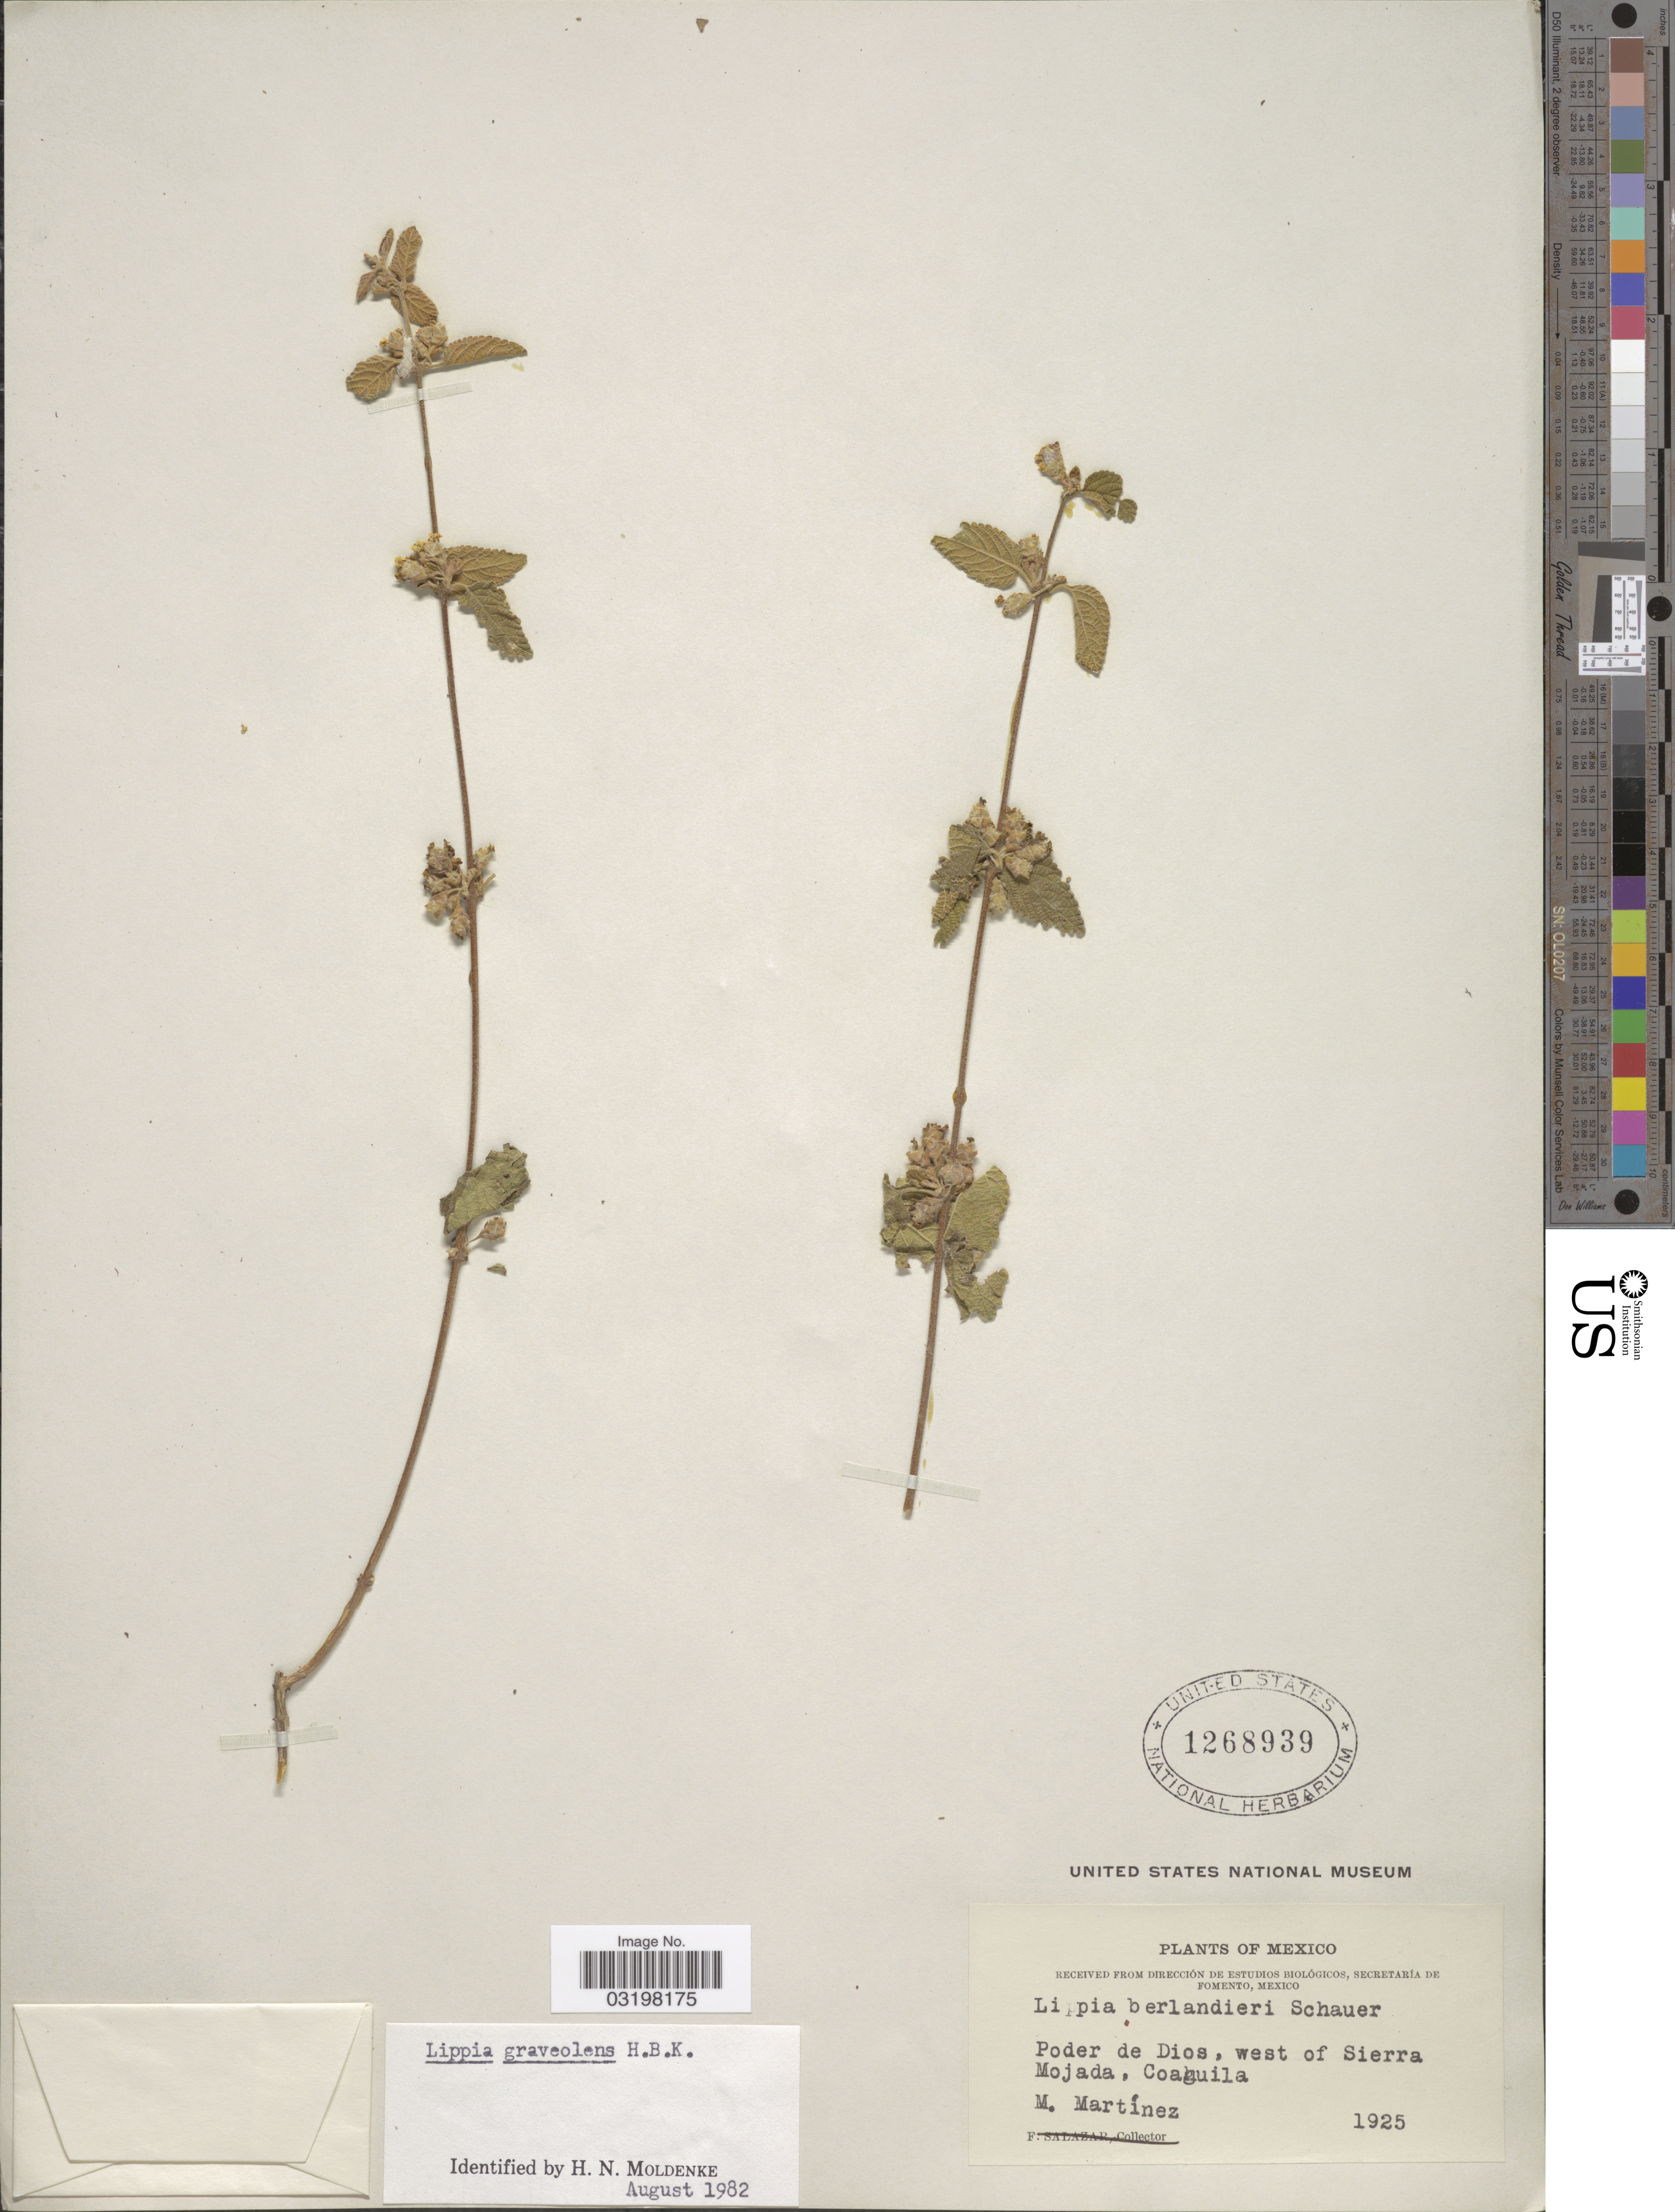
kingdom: Plantae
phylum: Tracheophyta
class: Magnoliopsida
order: Lamiales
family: Verbenaceae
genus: Lippia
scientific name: Lippia graveolens f. graveolens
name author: Kunth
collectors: M. C. Martínez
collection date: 1925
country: Mexico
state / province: Coahuila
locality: Poder de Dios, west of Sierra Mojada.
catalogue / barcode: US 1268939